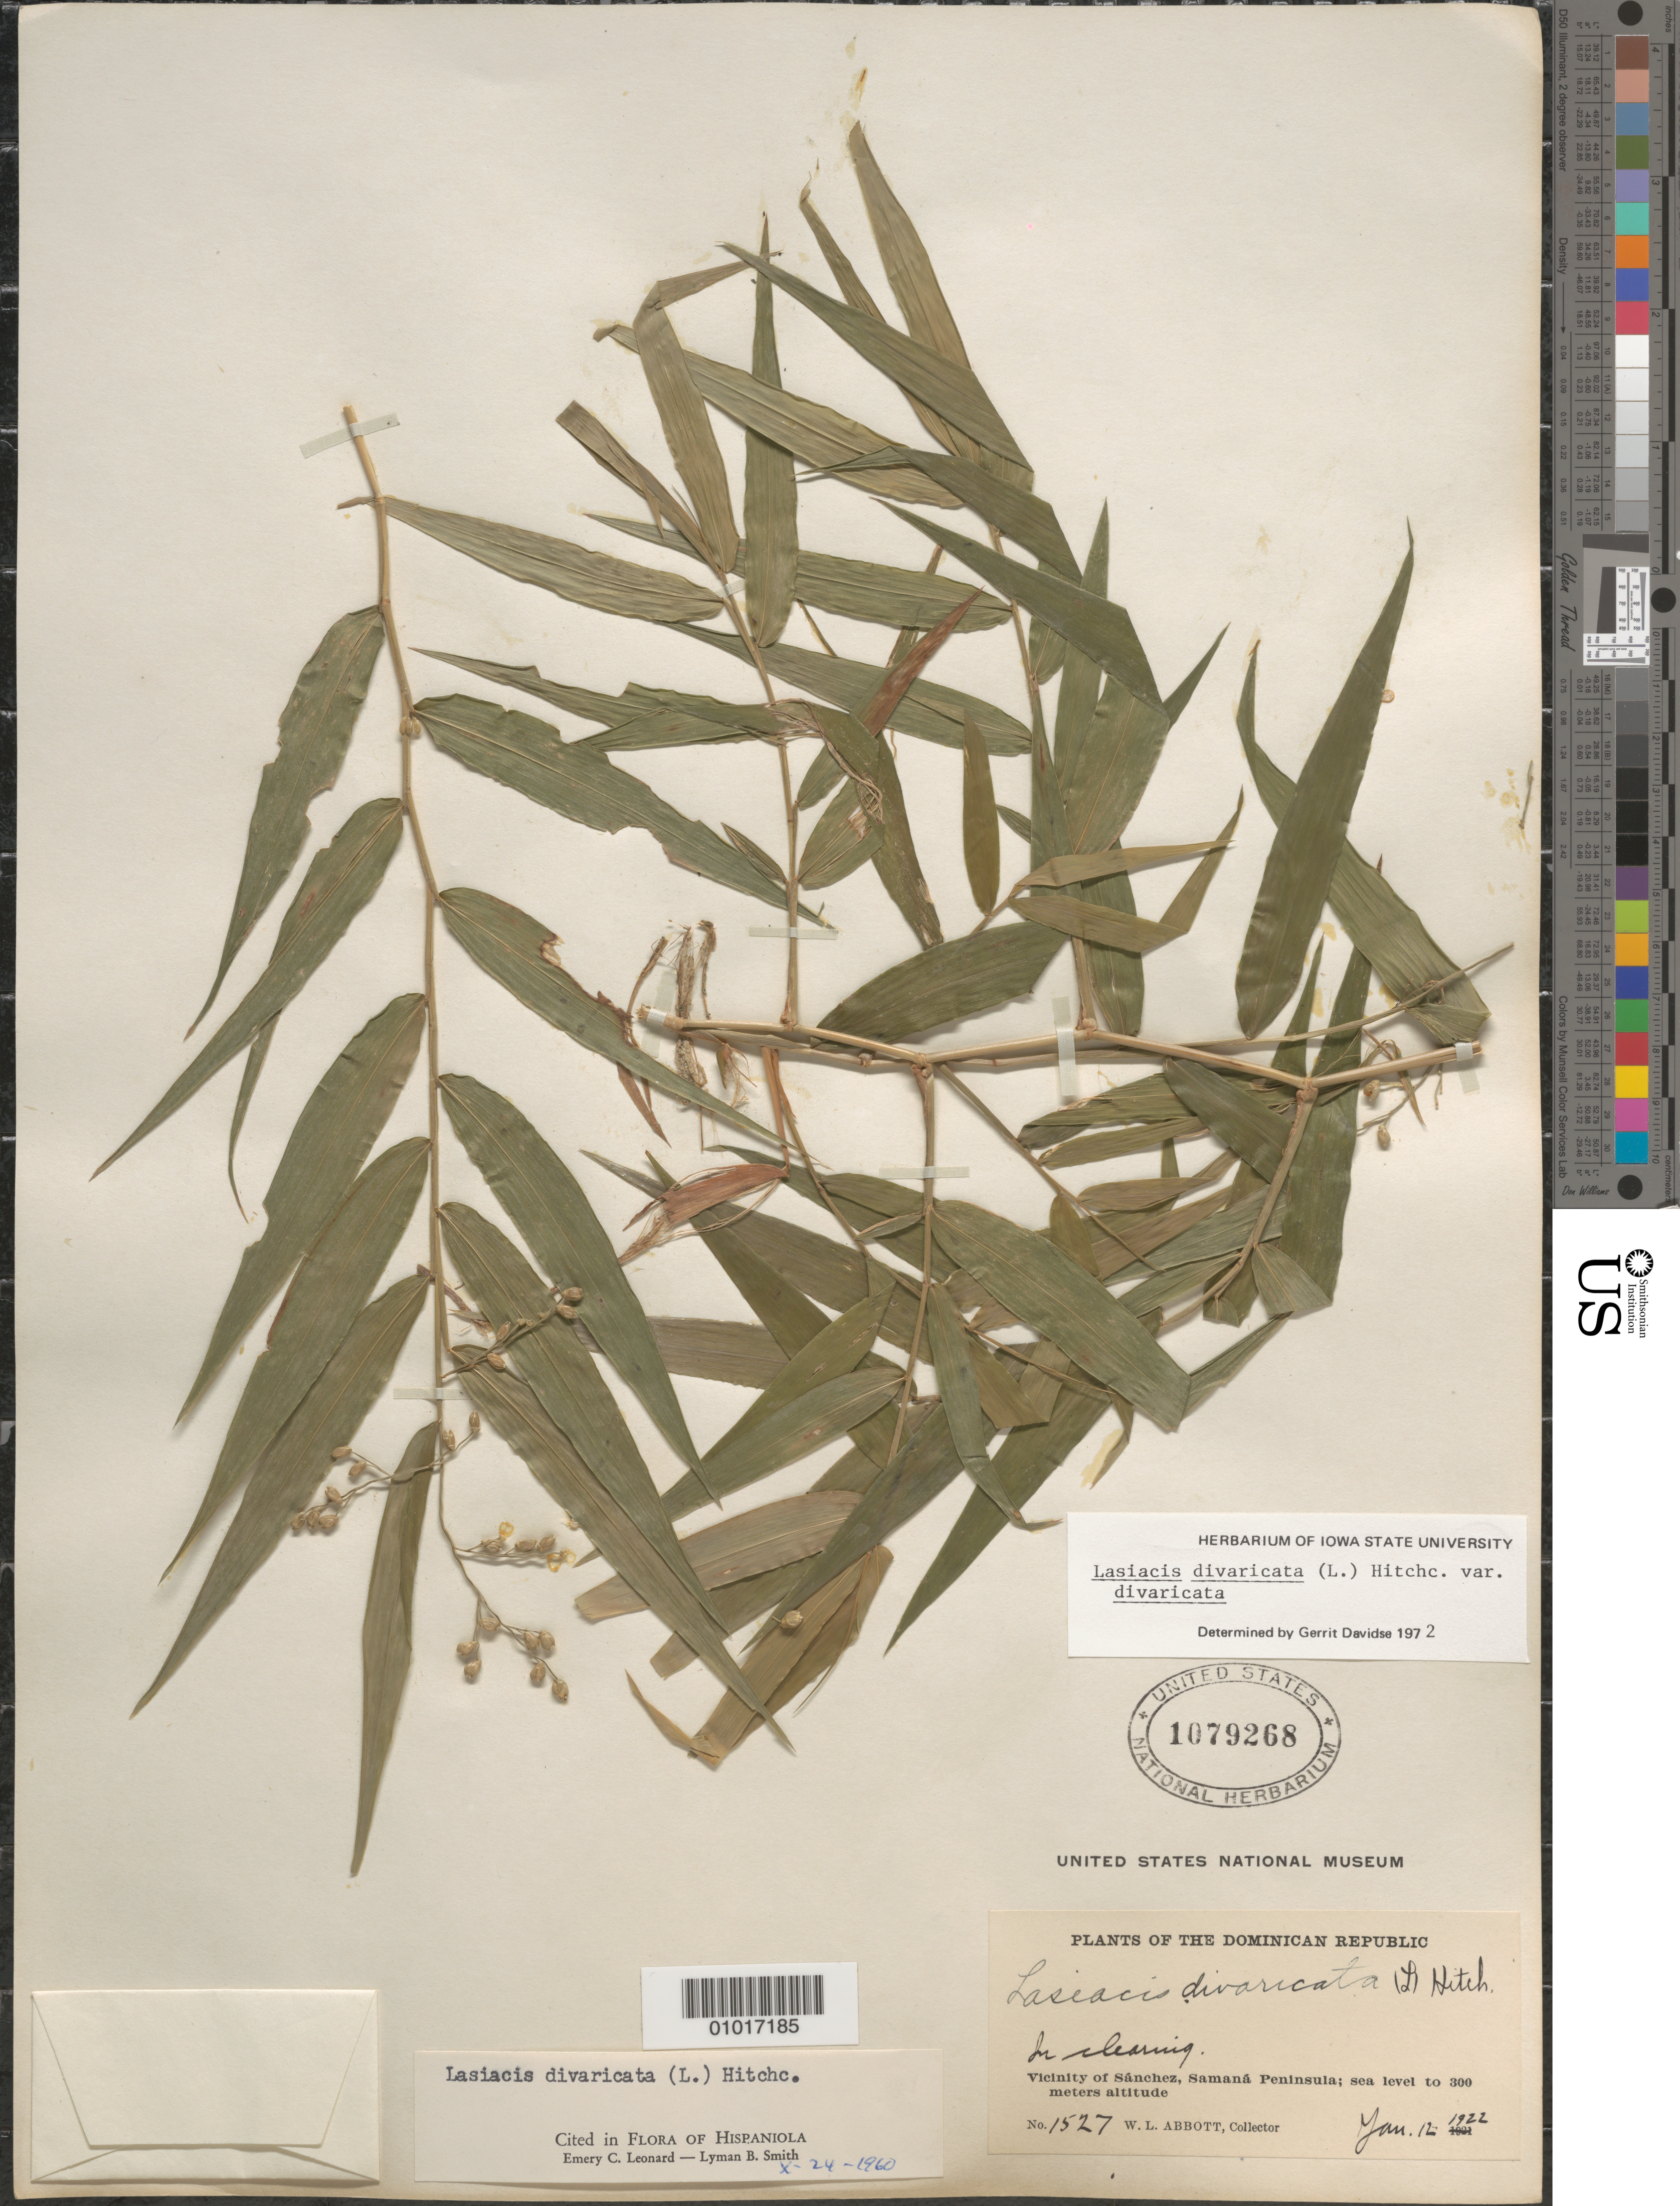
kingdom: Plantae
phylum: Tracheophyta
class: Liliopsida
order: Poales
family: Poaceae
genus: Lasiacis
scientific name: Lasiacis divaricata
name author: (L.) Hitchc.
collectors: W. L. Abbott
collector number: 1527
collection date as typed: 12 Jan 1922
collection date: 1922-01-12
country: Dominican Republic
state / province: Samaná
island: Hispaniola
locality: Vicinity of Sanchez, Samana Peninsula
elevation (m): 0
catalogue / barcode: US 1079268